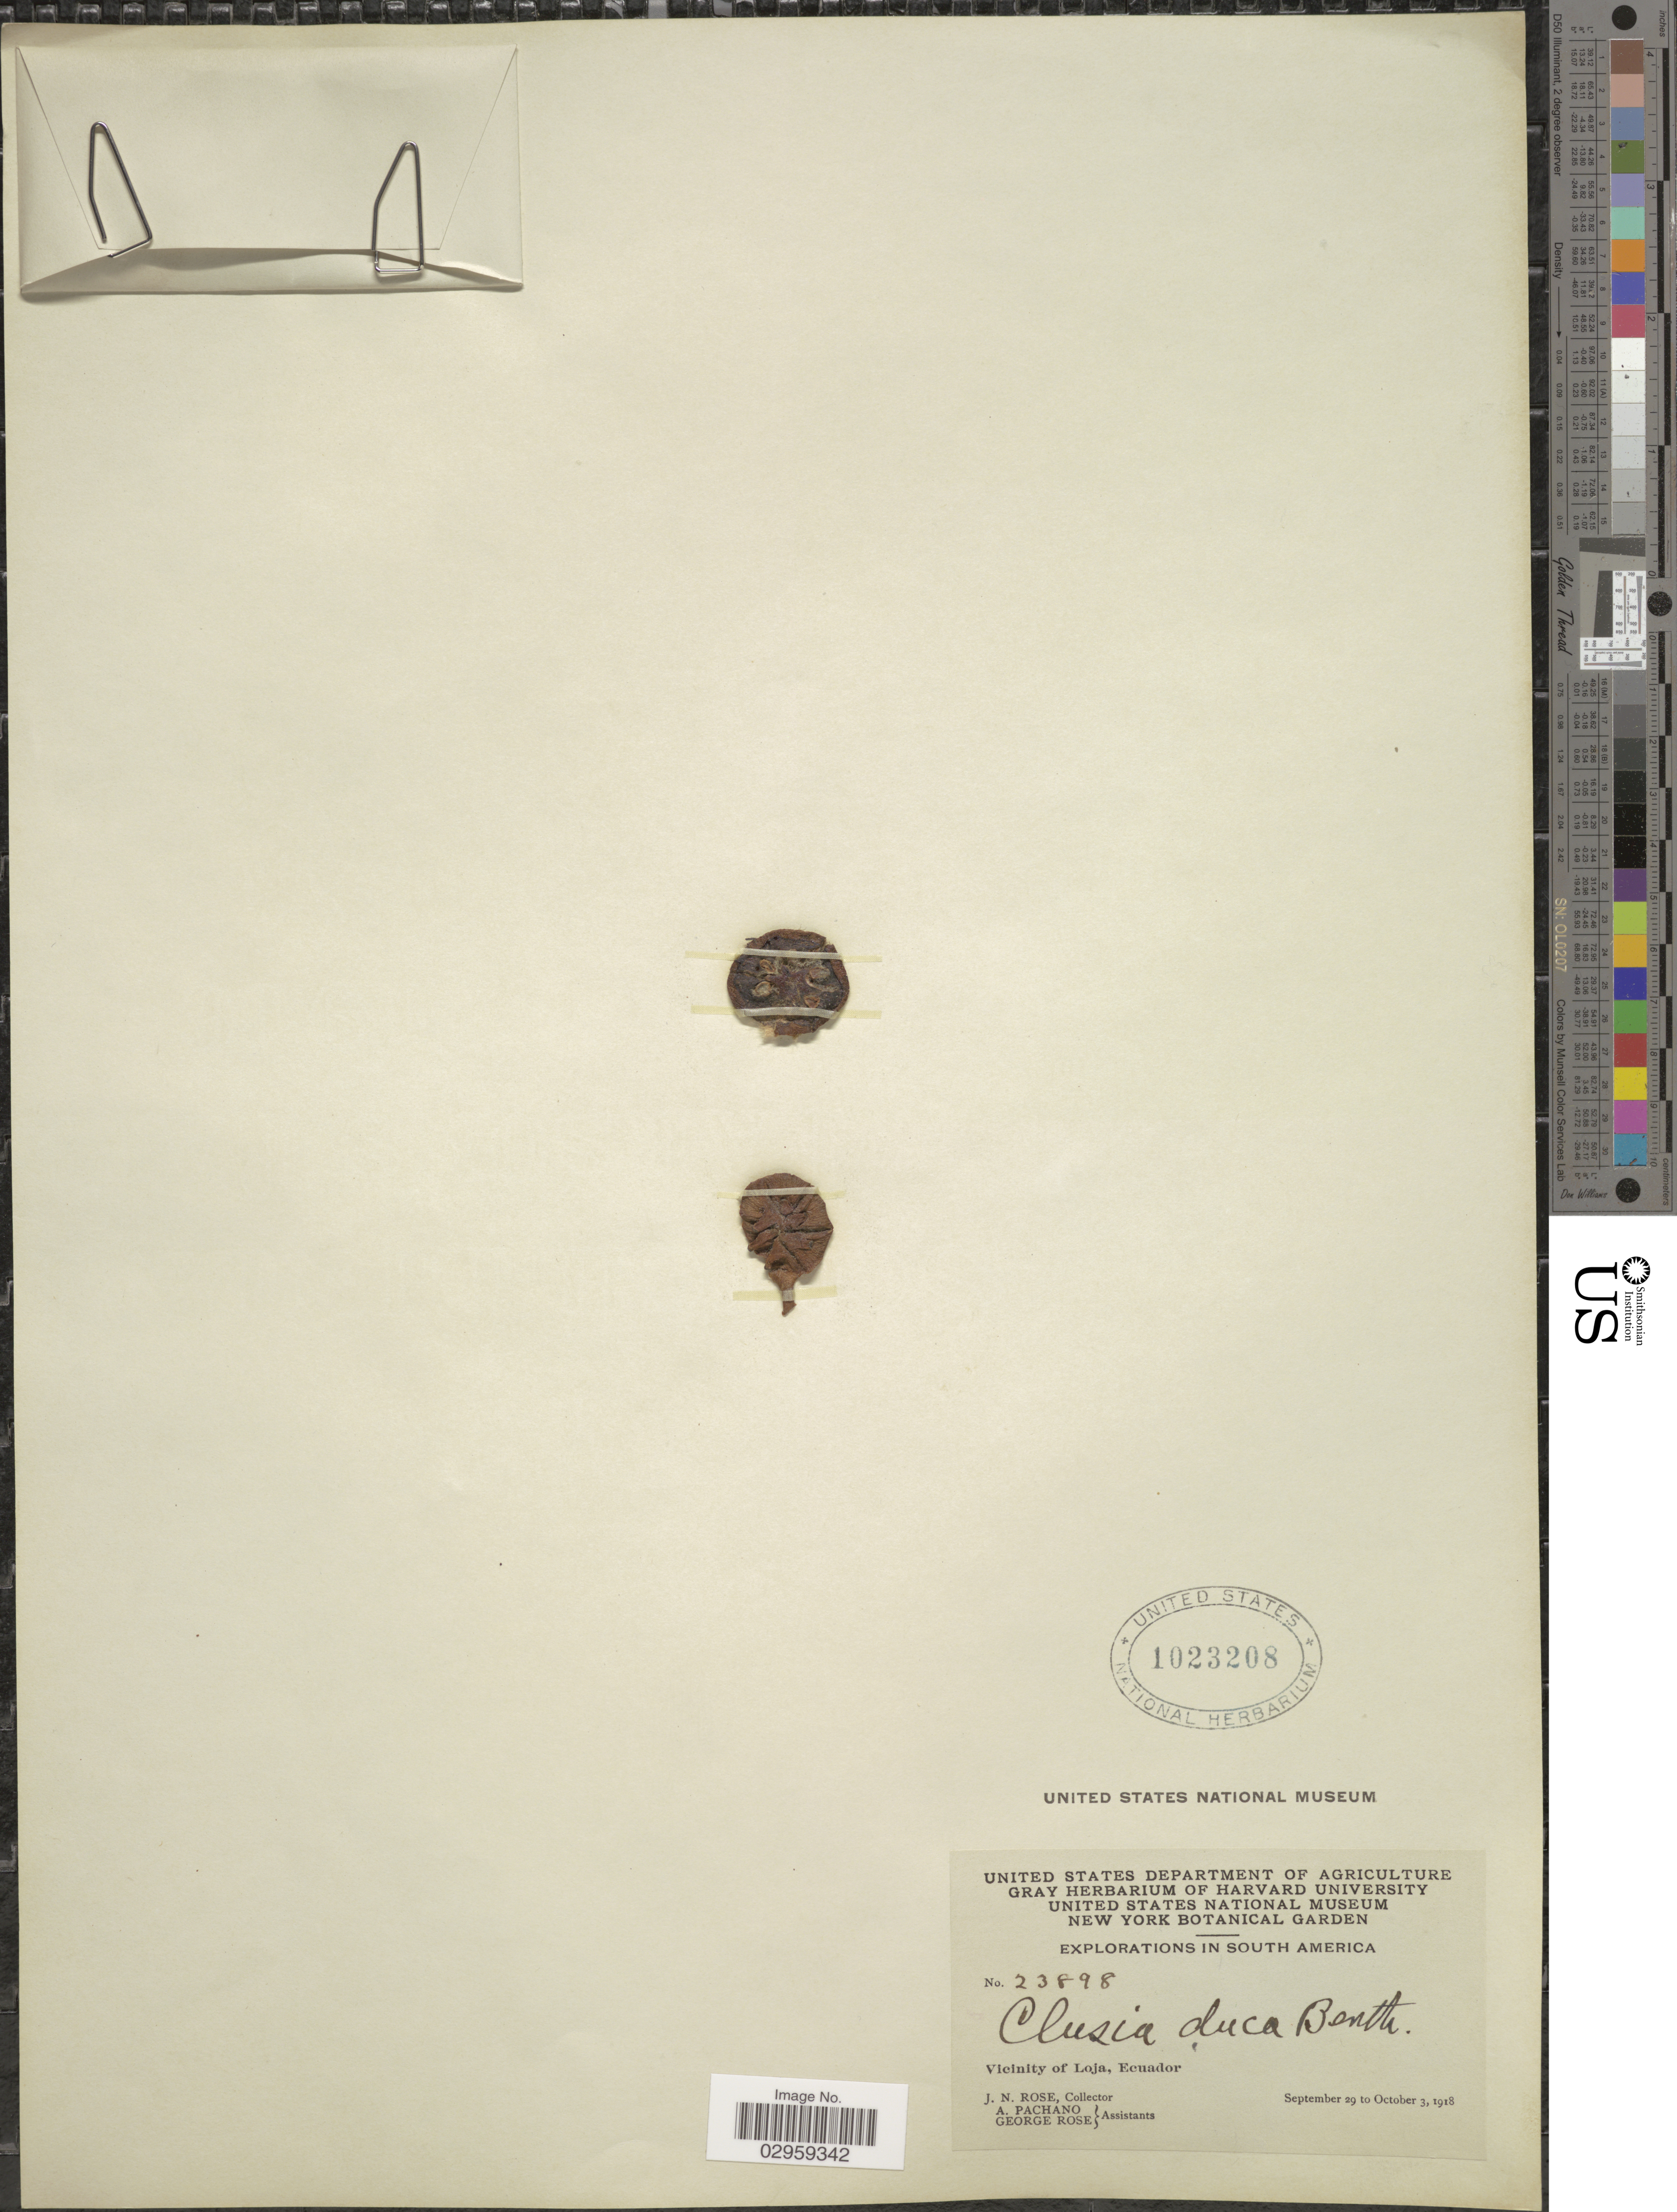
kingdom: Plantae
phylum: Tracheophyta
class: Magnoliopsida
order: Malpighiales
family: Clusiaceae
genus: Clusia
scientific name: Clusia ducu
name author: Benth.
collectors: J. N. Rose, A. Pachano & G. Rose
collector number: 23898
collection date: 1918-09-29/1918-10-03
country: Ecuador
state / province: Loja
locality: Vicinity of Loja.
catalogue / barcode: US 1023208